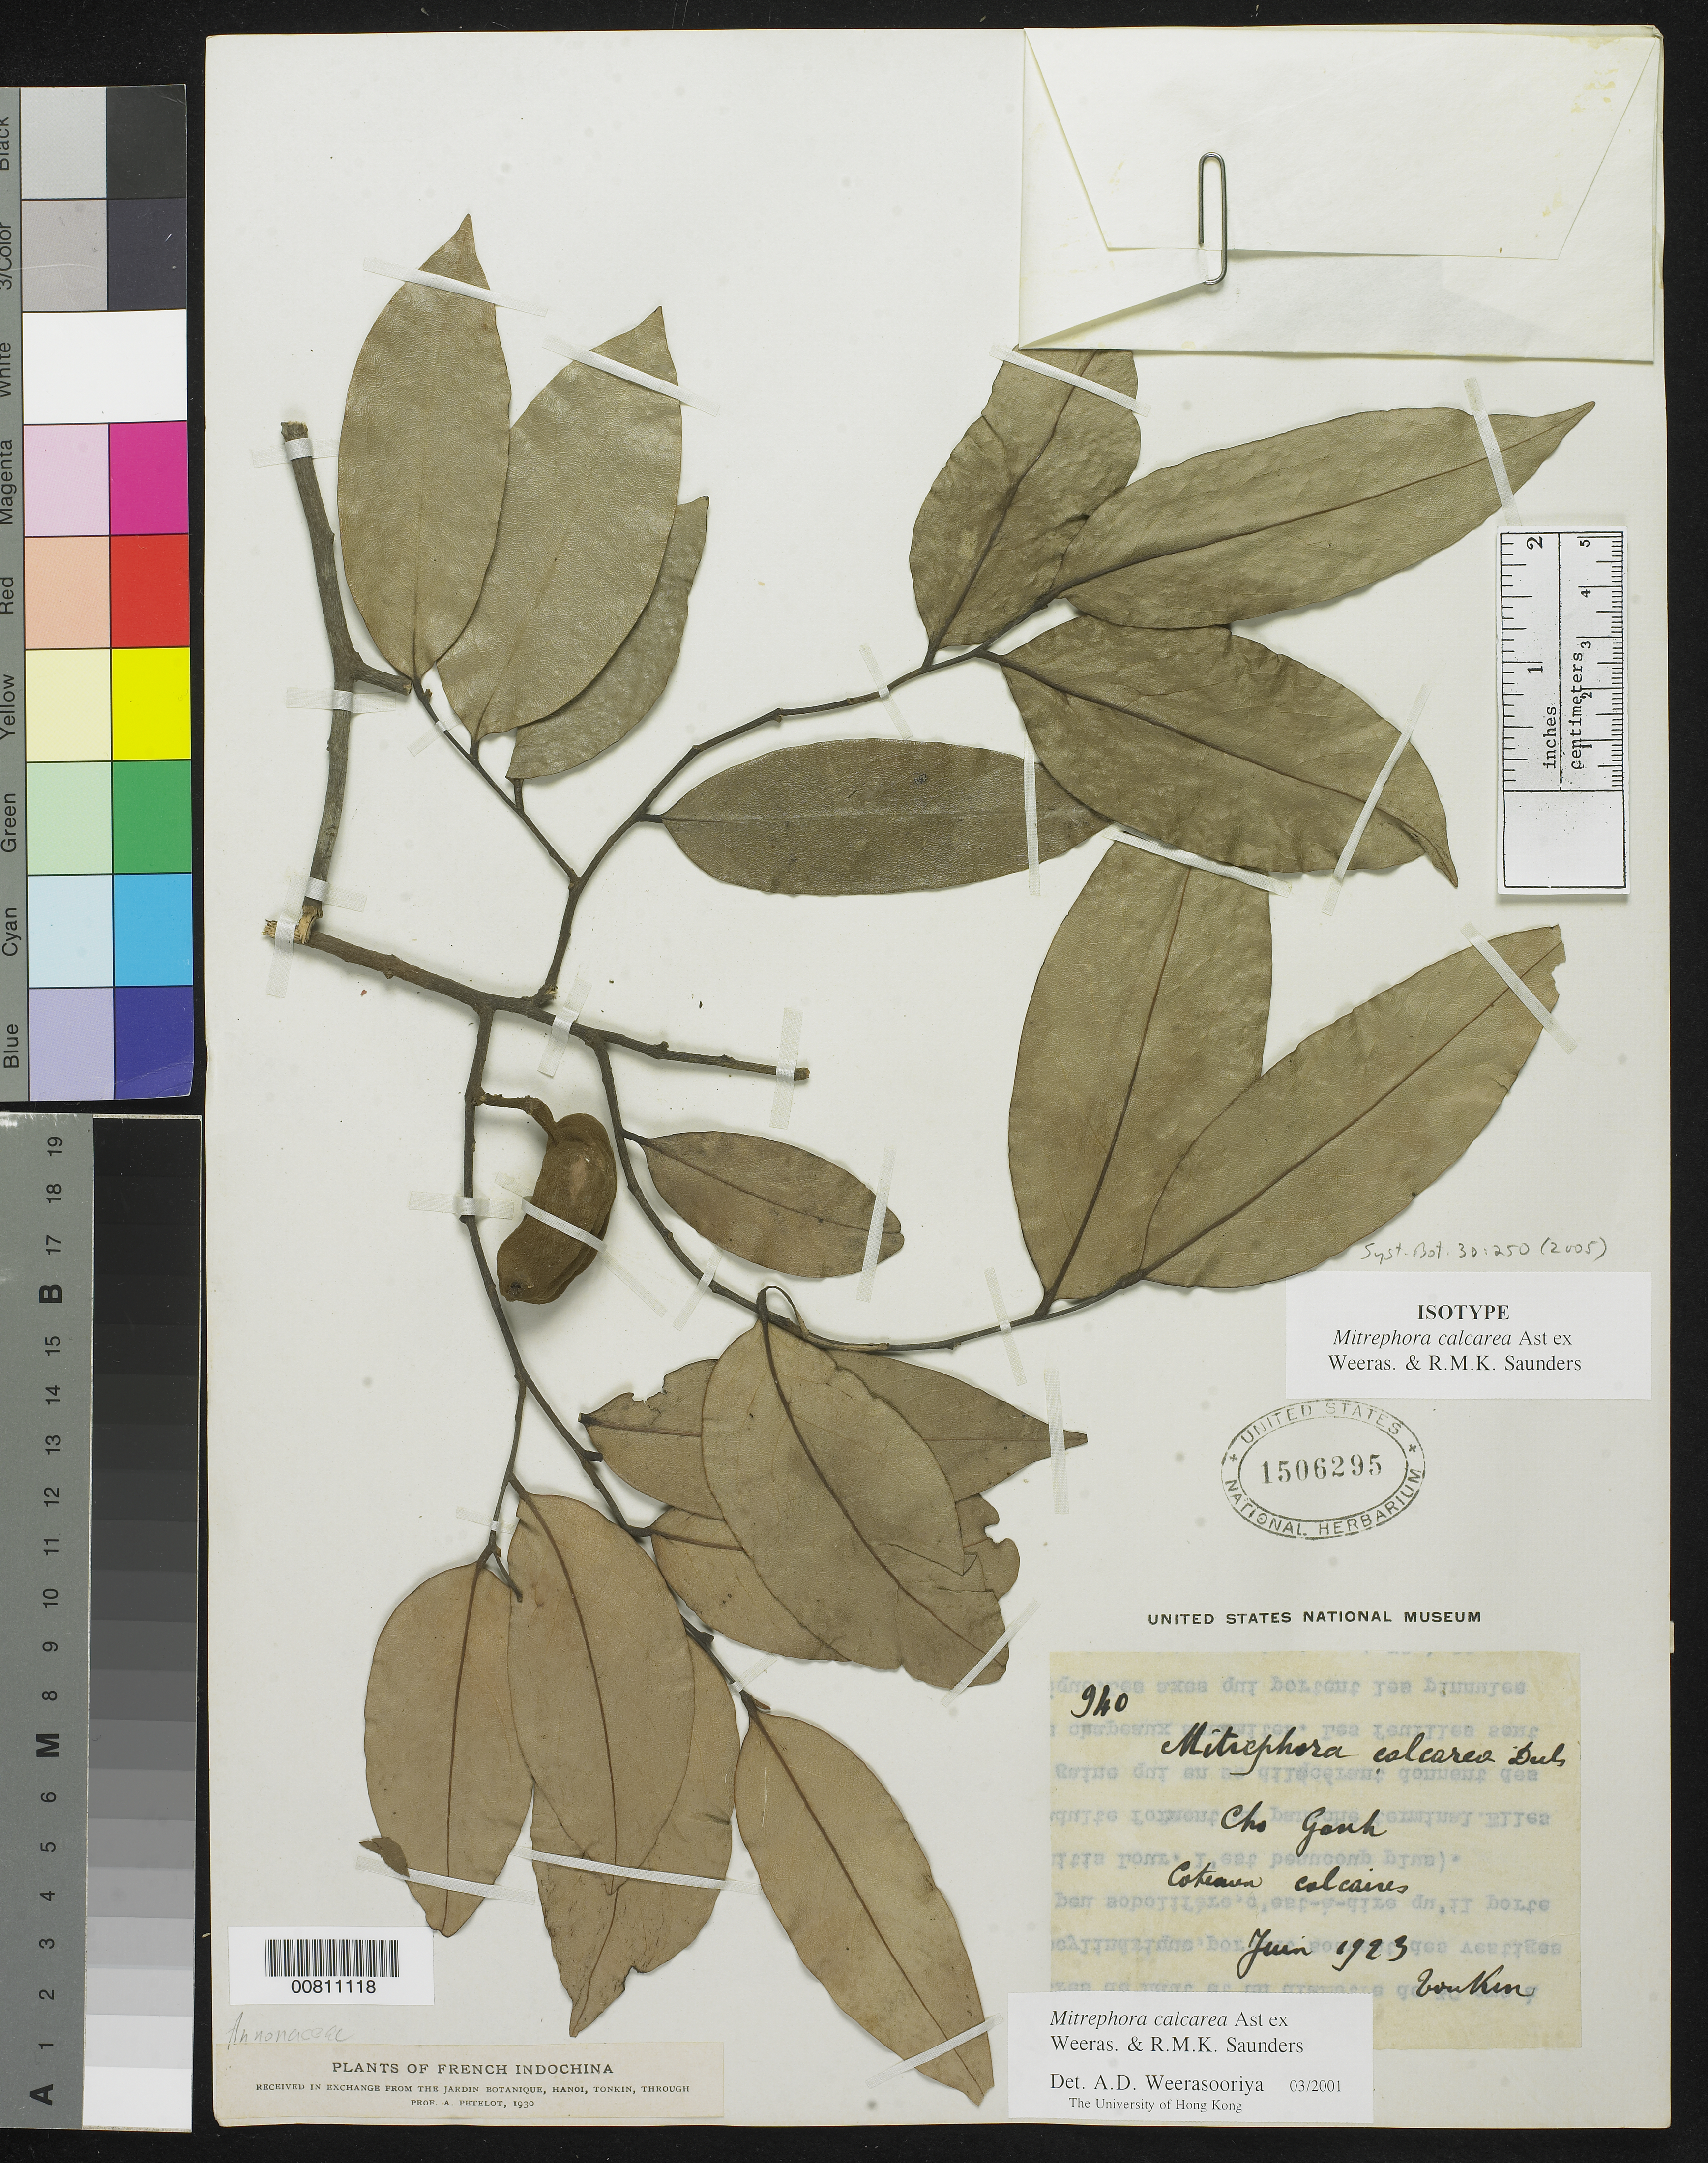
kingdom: Plantae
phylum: Tracheophyta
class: Magnoliopsida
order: Magnoliales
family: Annonaceae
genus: Mitrephora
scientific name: Mitrephora calcarea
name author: Diels ex Weeras. & R.M.K. Saunders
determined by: Weerasooriya, A.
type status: Isotype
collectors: A. Petelot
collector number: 940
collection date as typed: Jun 1923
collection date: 1923-06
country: Vietnam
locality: Cho Ganh, Tonkin.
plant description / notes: Holotype at P.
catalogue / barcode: US 1506295